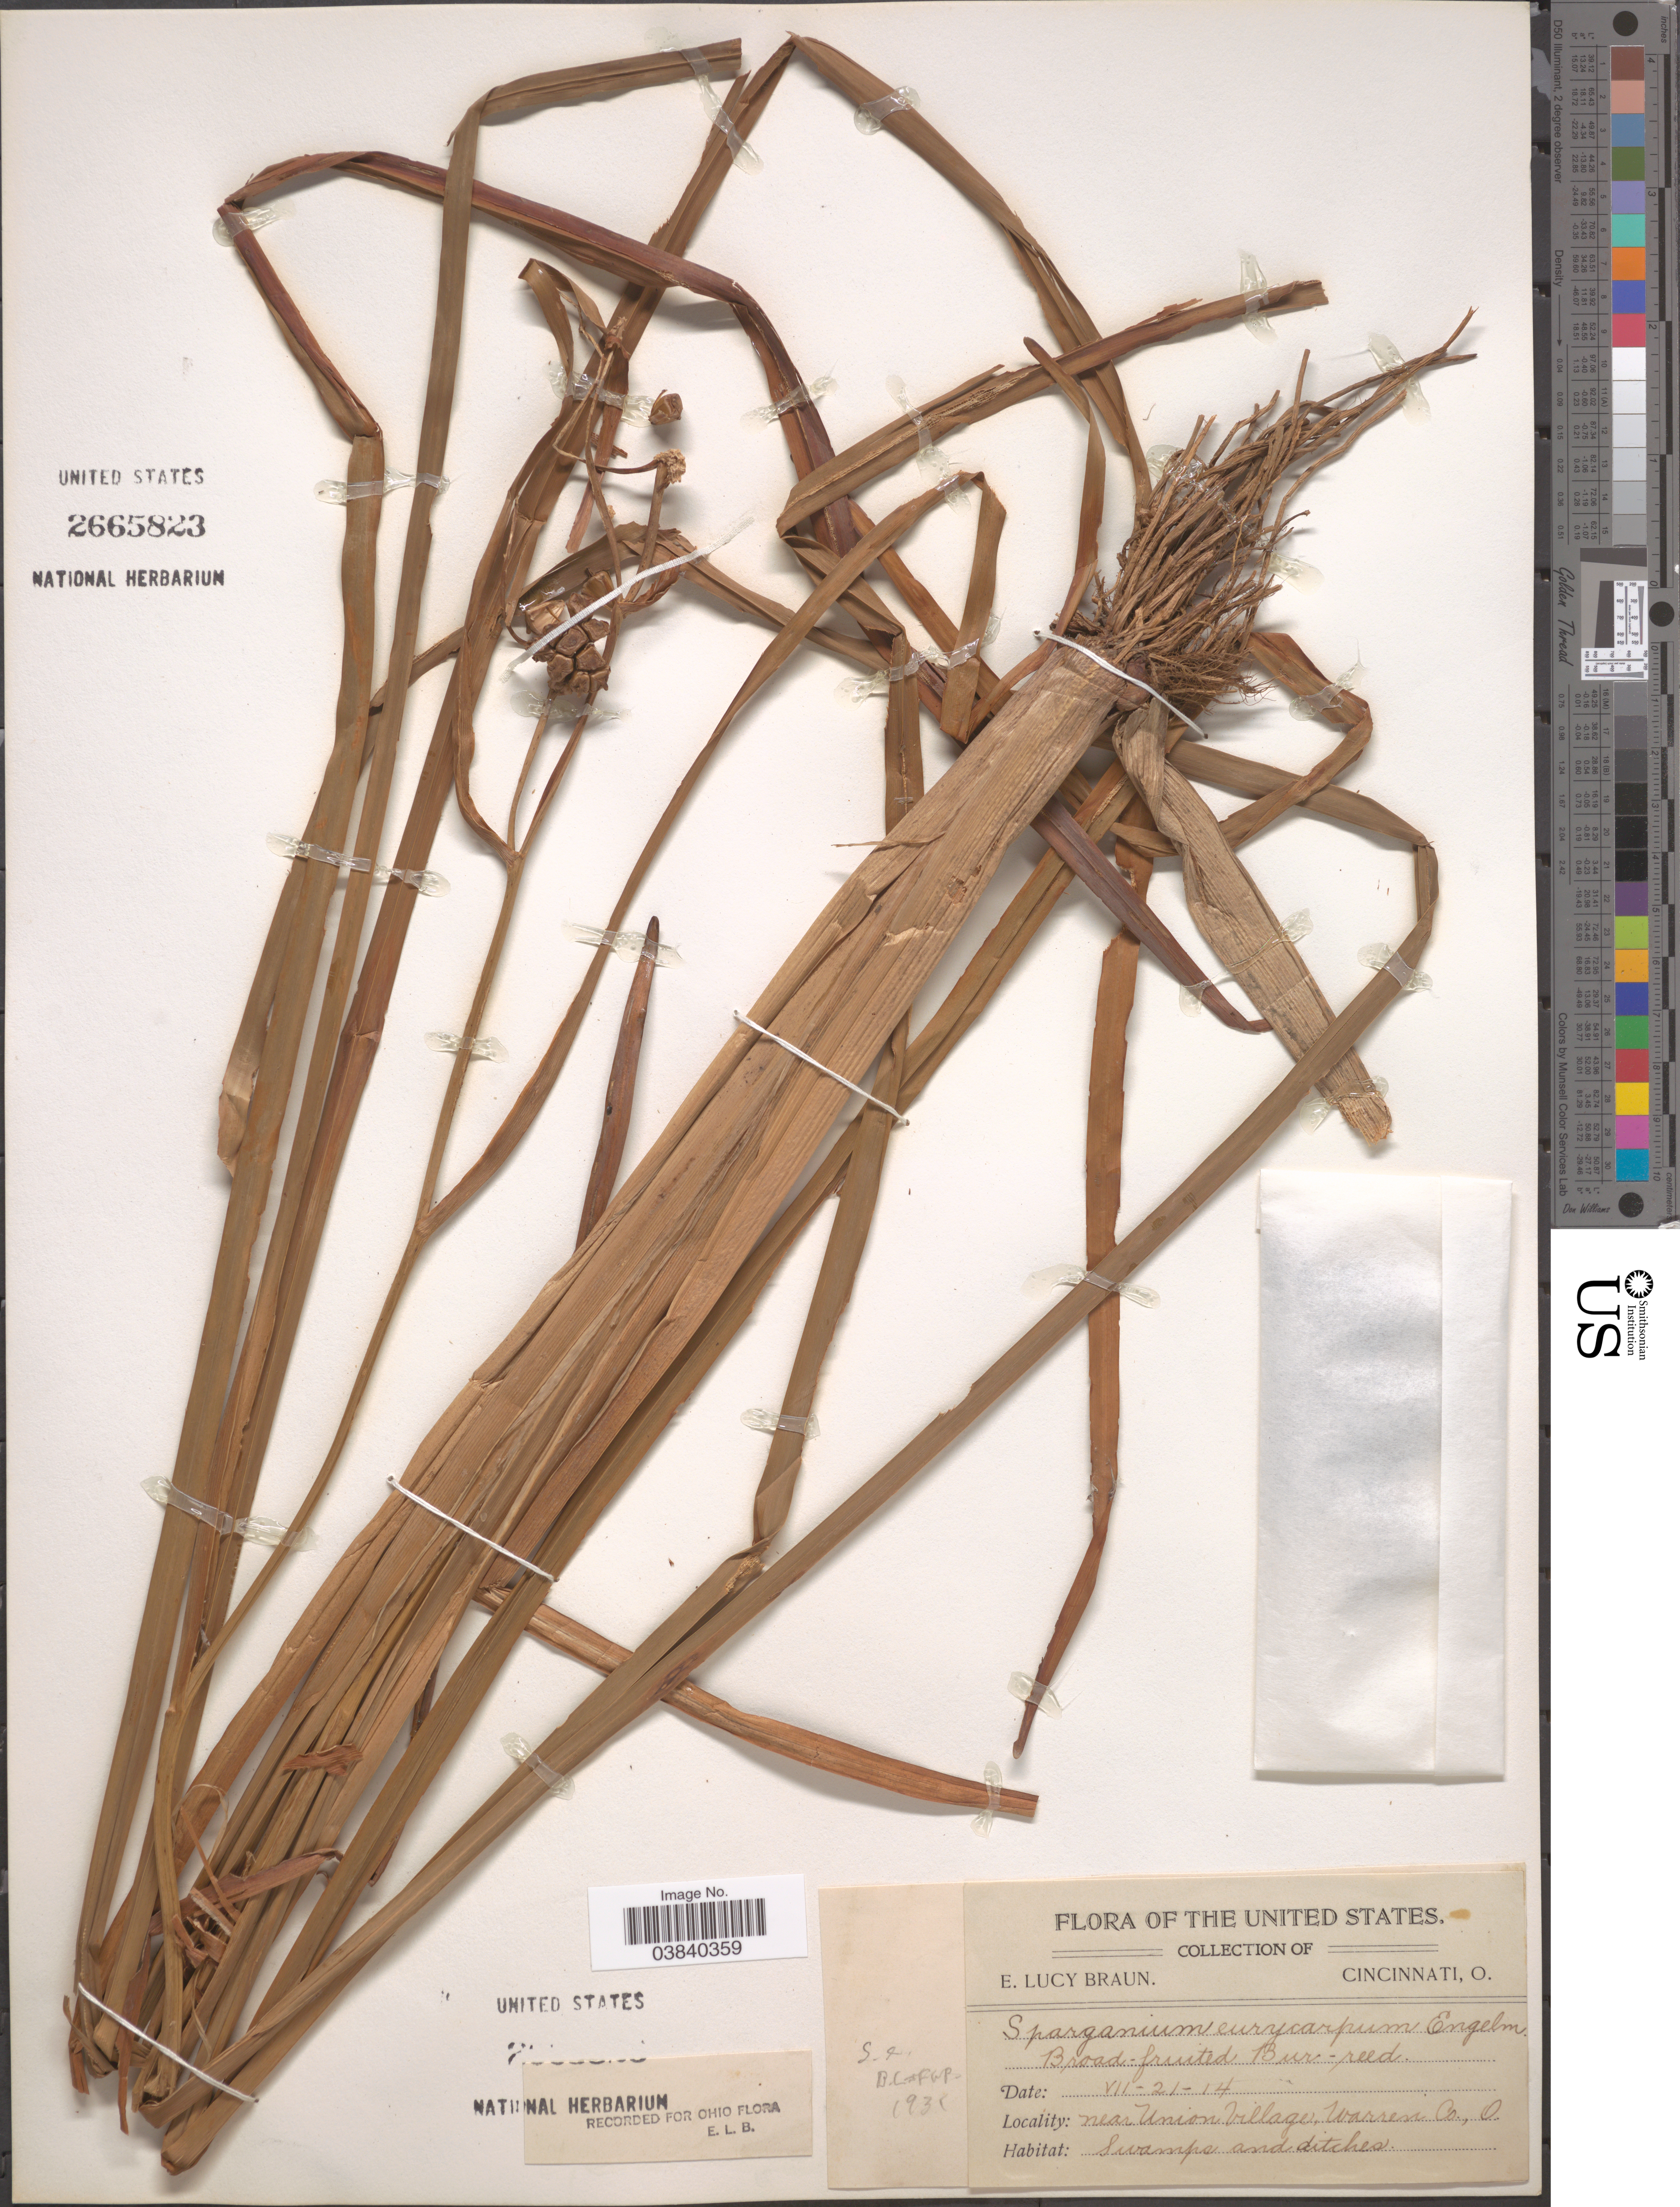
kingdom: Plantae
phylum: Tracheophyta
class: Liliopsida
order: Poales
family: Typhaceae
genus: Sparganium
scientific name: Sparganium eurycarpum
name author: Engelm.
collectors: E. L. Braun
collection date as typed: Transcribed d/m/y: 21/7/14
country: United States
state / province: Ohio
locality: Near Union Village, Warren Co.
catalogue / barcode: US 2665823